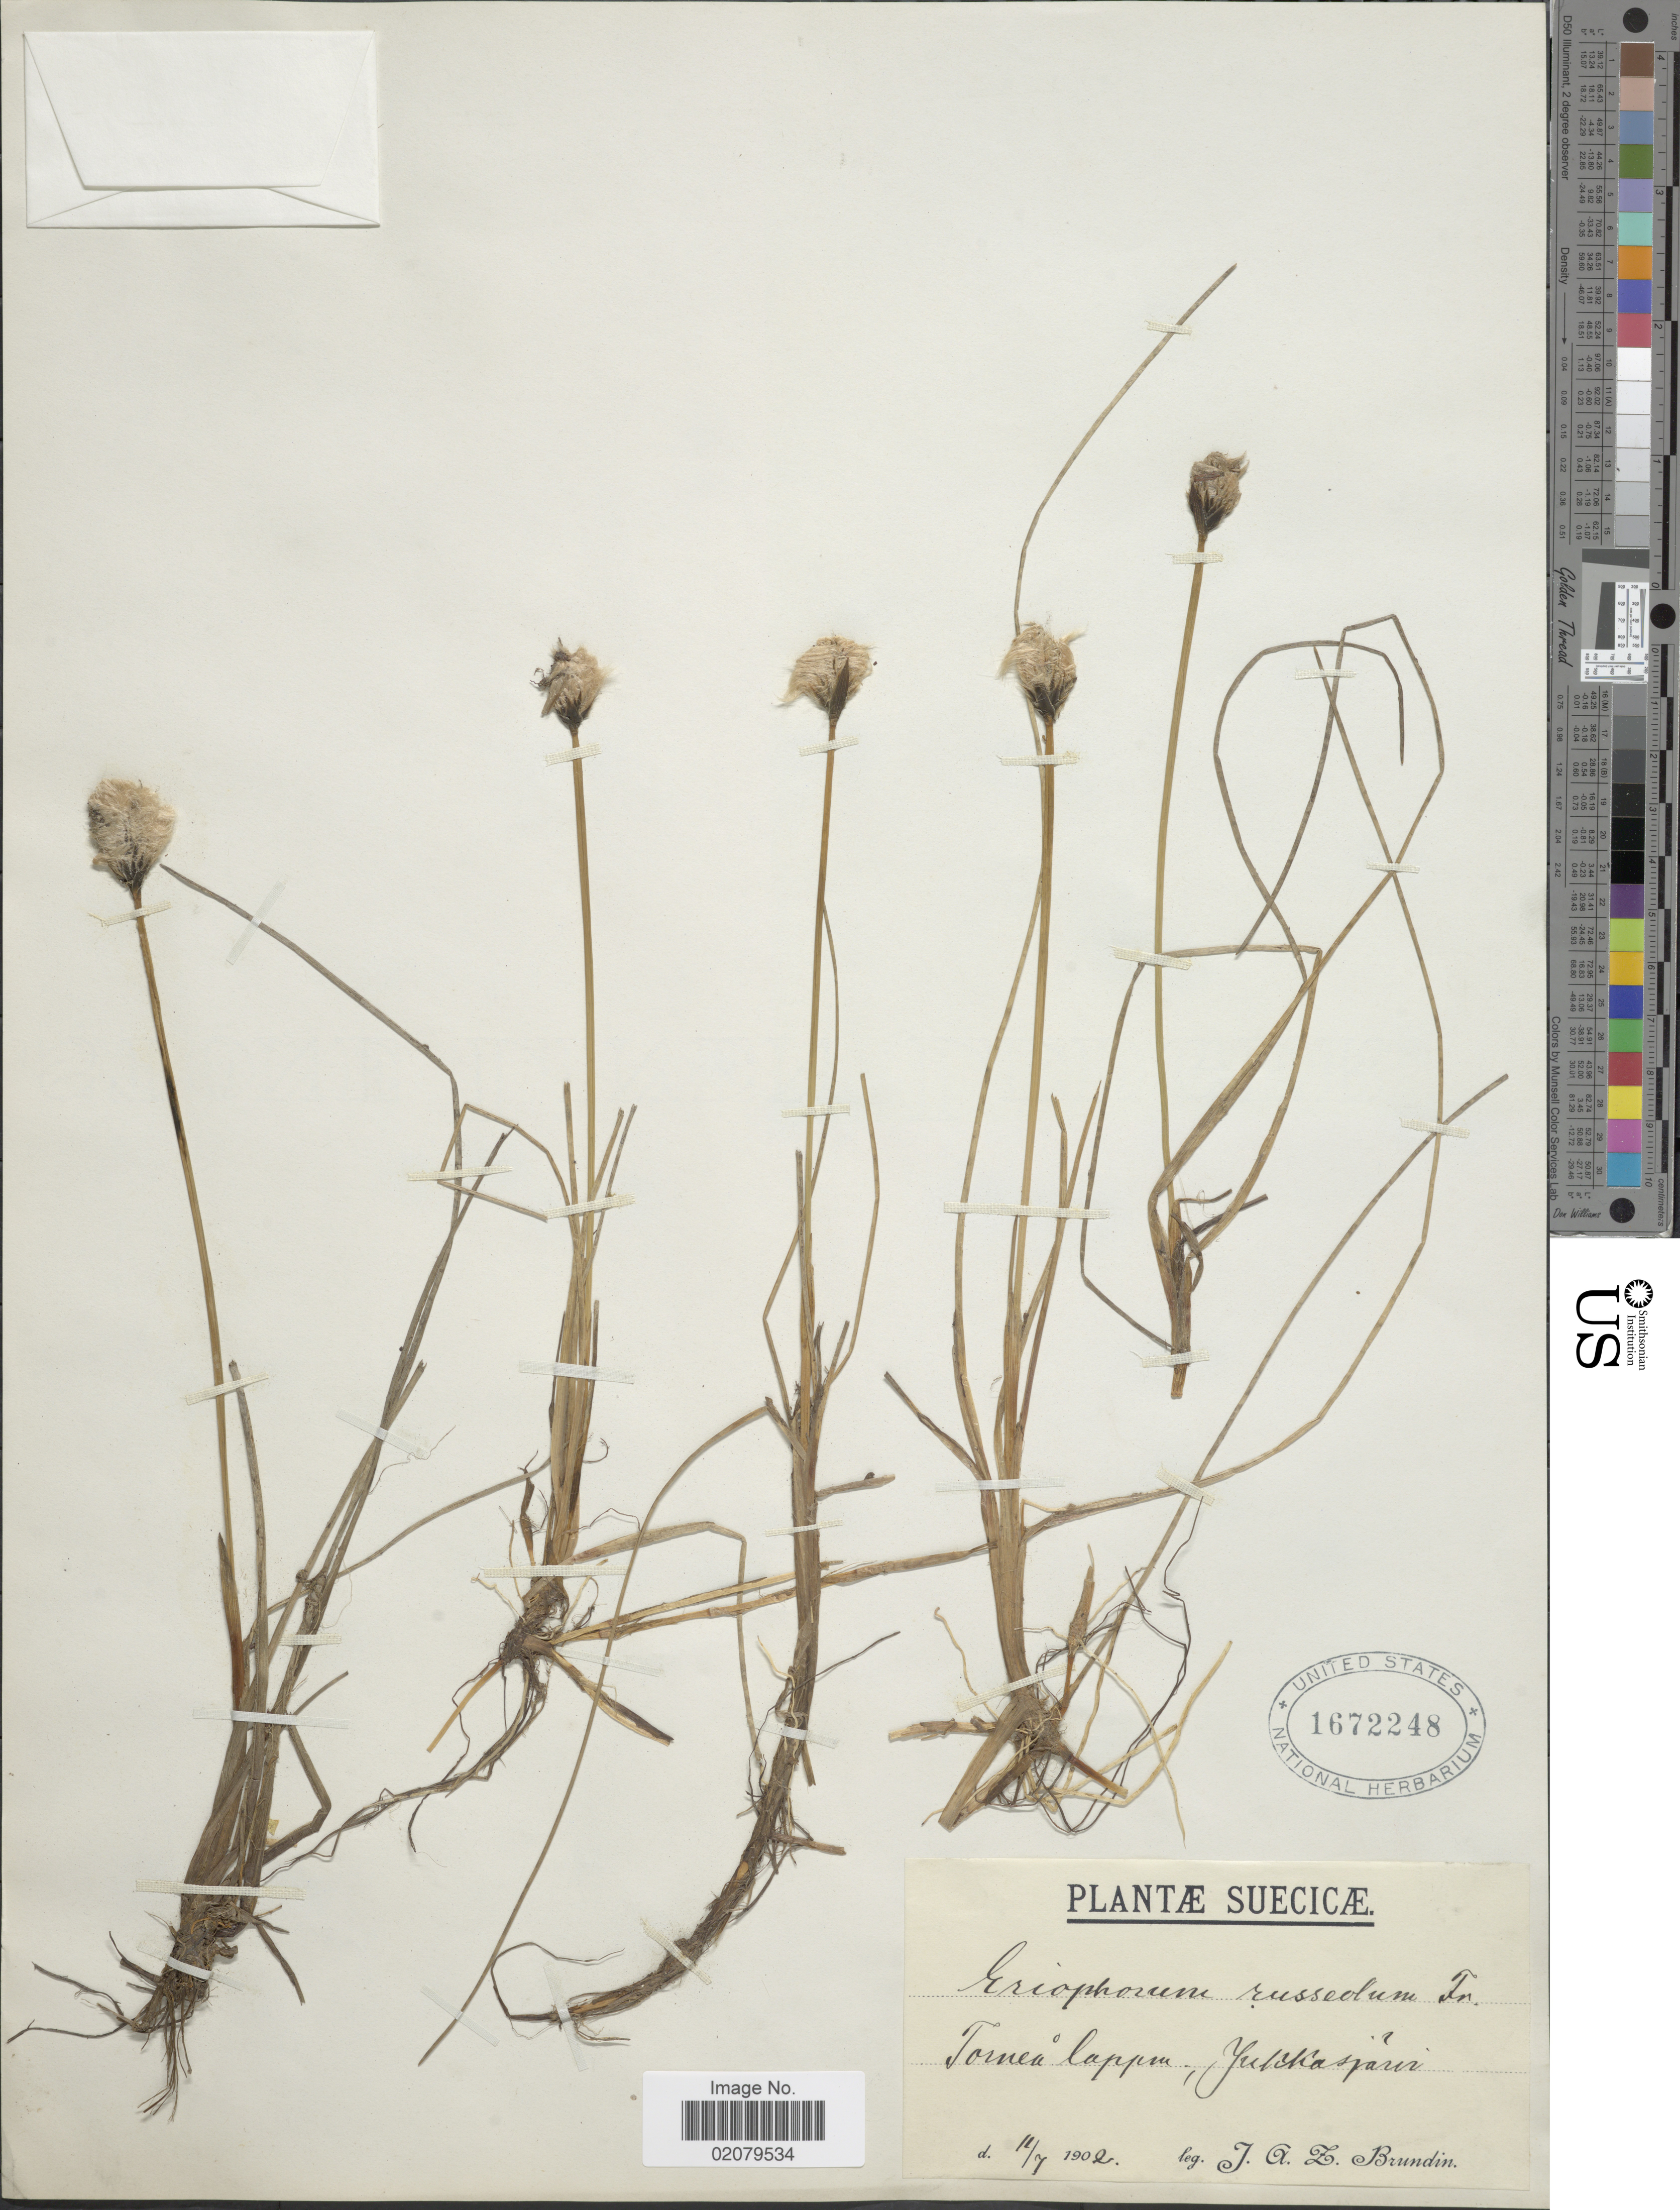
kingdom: Plantae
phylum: Tracheophyta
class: Liliopsida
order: Poales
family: Cyperaceae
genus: Eriophorum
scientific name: Eriophorum chamissonis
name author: C.A. Mey.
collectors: J. Brundin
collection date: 1902-07-11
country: Sweden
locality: Suecicae, Tornea lappm. Jukkasjärvi.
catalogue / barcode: US 1672248